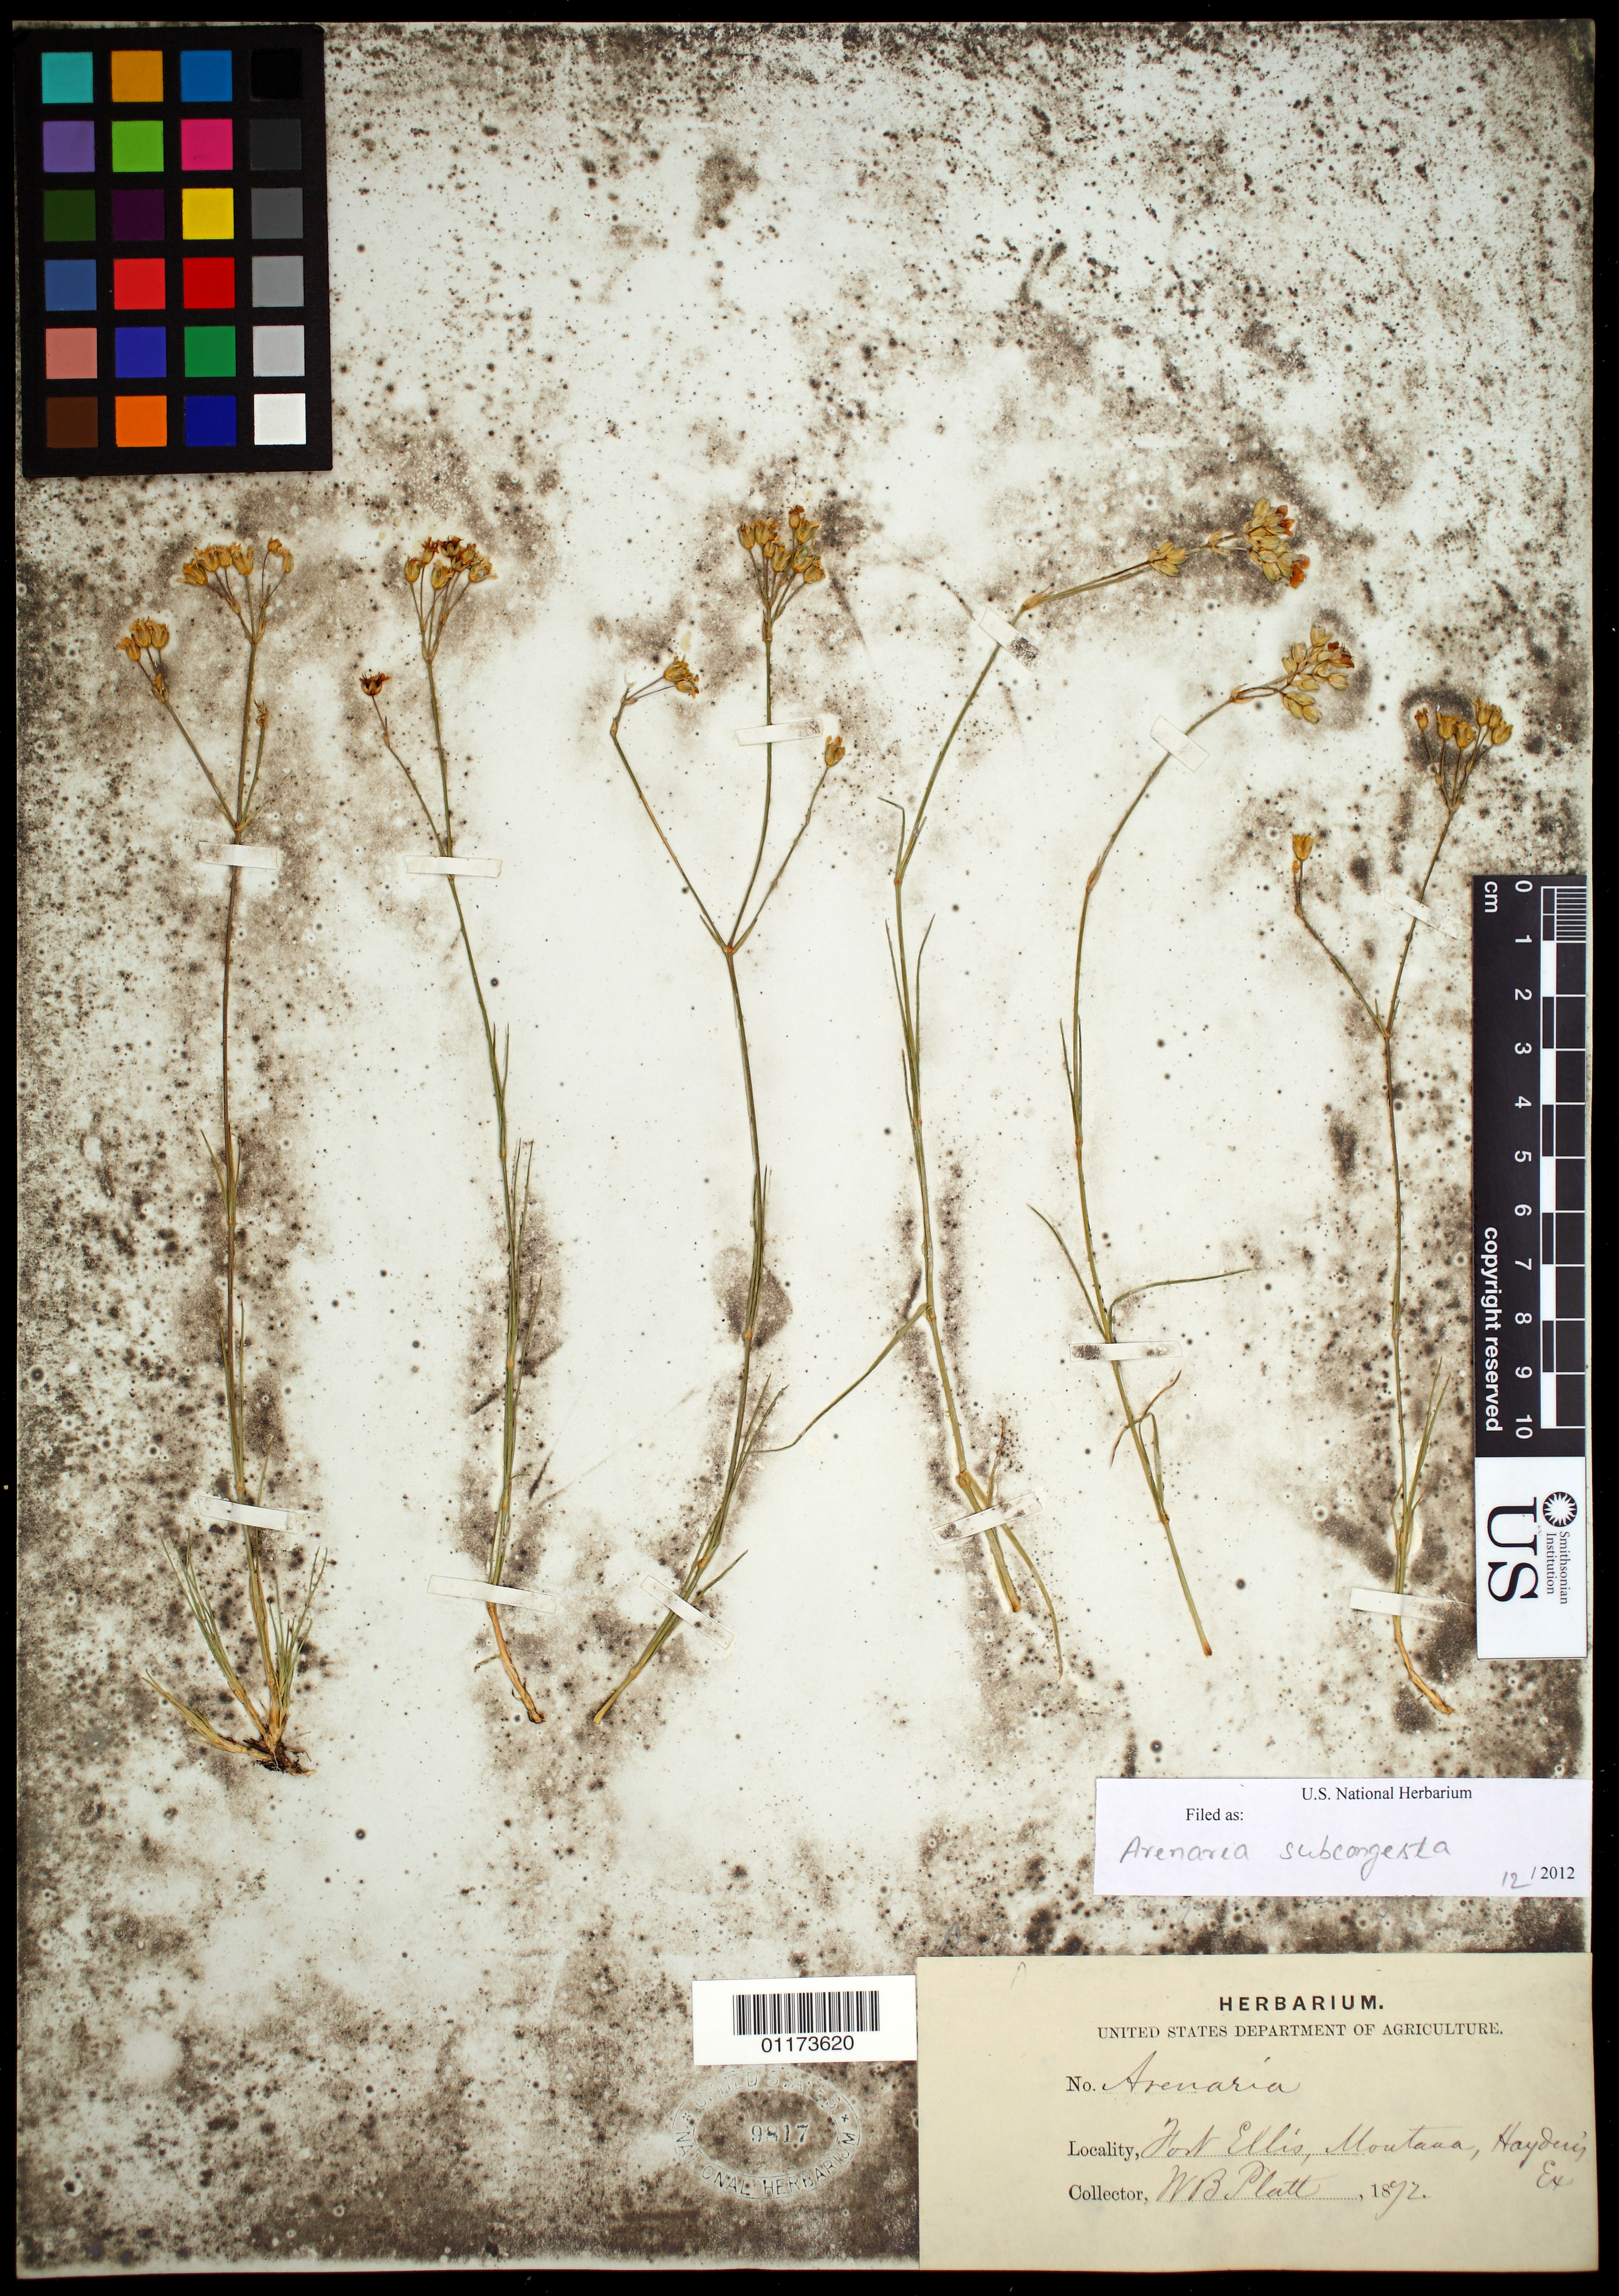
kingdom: Plantae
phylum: Tracheophyta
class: Magnoliopsida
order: Caryophyllales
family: Caryophyllaceae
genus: Eremogone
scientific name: Eremogone congesta var. lithophila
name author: (Rydb.) Dorn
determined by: Strong, Mark T., (BOT), Smithsonian Institution - National Museum of Natural History (UNITED STATES)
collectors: W. B. Platt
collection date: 1872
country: United States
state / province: Montana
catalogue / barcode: US 9817